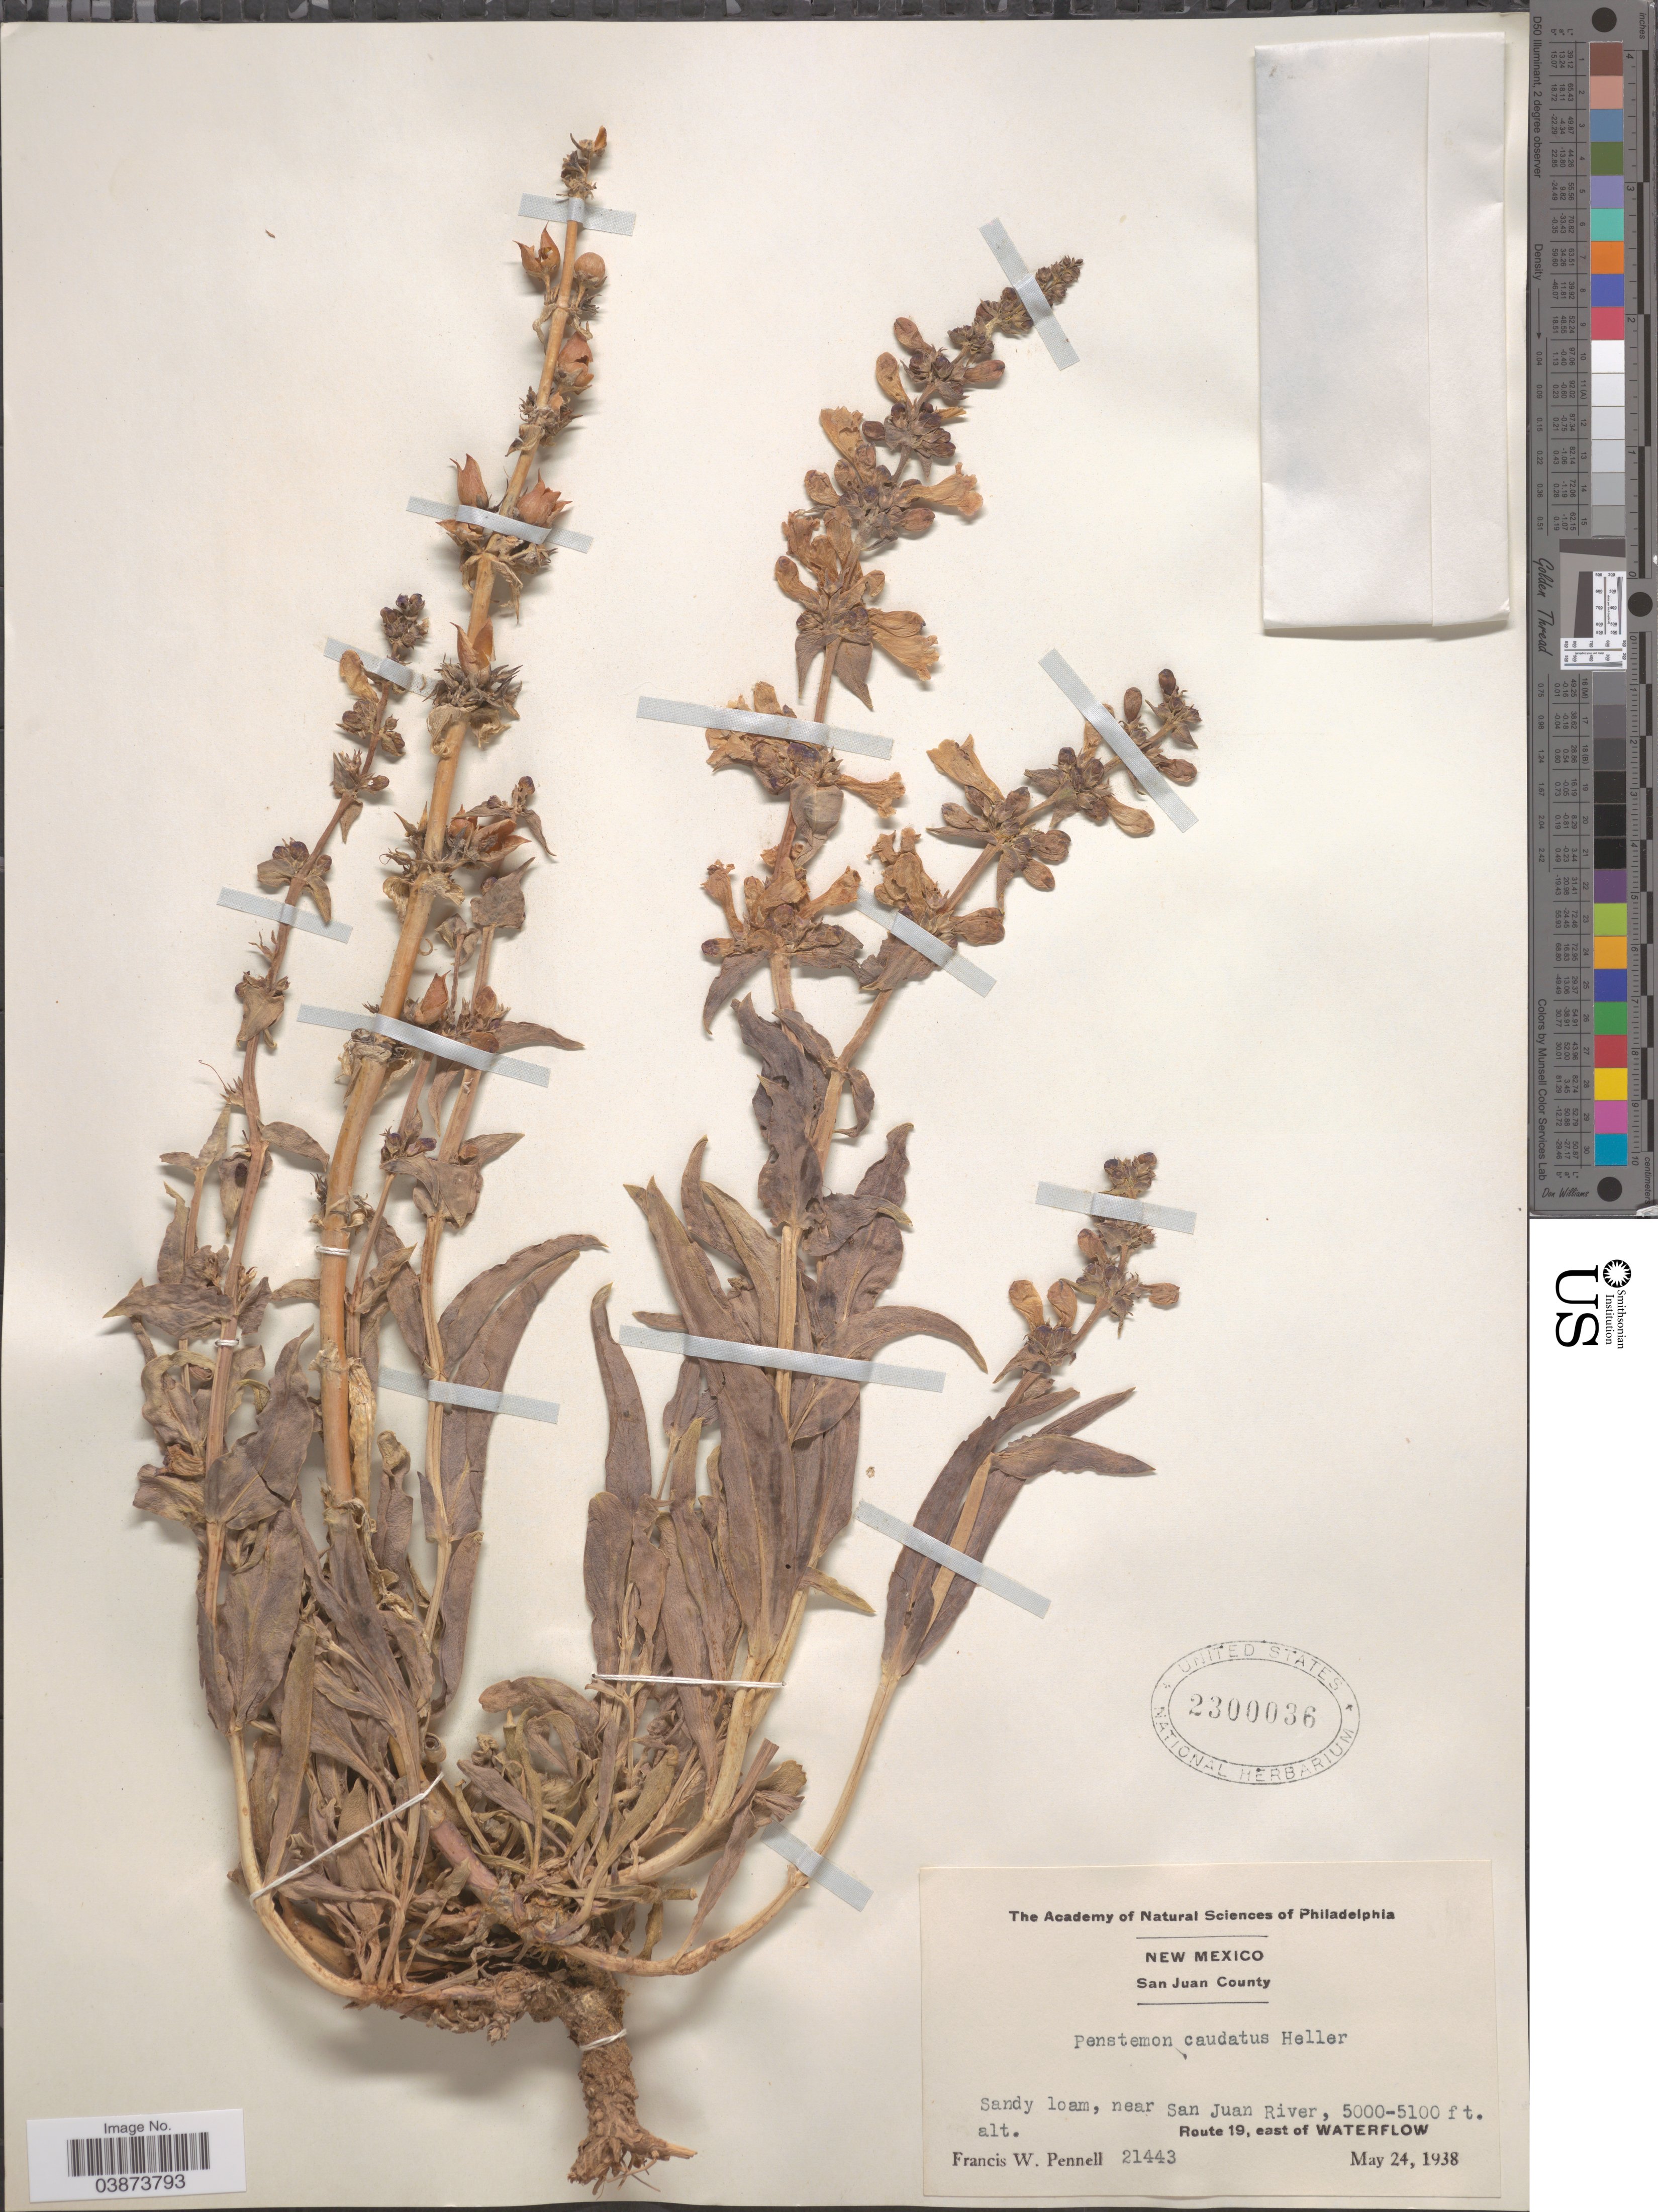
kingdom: Plantae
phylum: Tracheophyta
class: Magnoliopsida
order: Lamiales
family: Plantaginaceae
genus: Penstemon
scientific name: Penstemon caudatus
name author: A. Heller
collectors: F. W. Pennell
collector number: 21443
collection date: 1938-05-24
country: United States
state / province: New Mexico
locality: San Juan County. Sandy loam, near San Juan River, Route 19, east of Waterflow.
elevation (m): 1524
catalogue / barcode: US 2300036